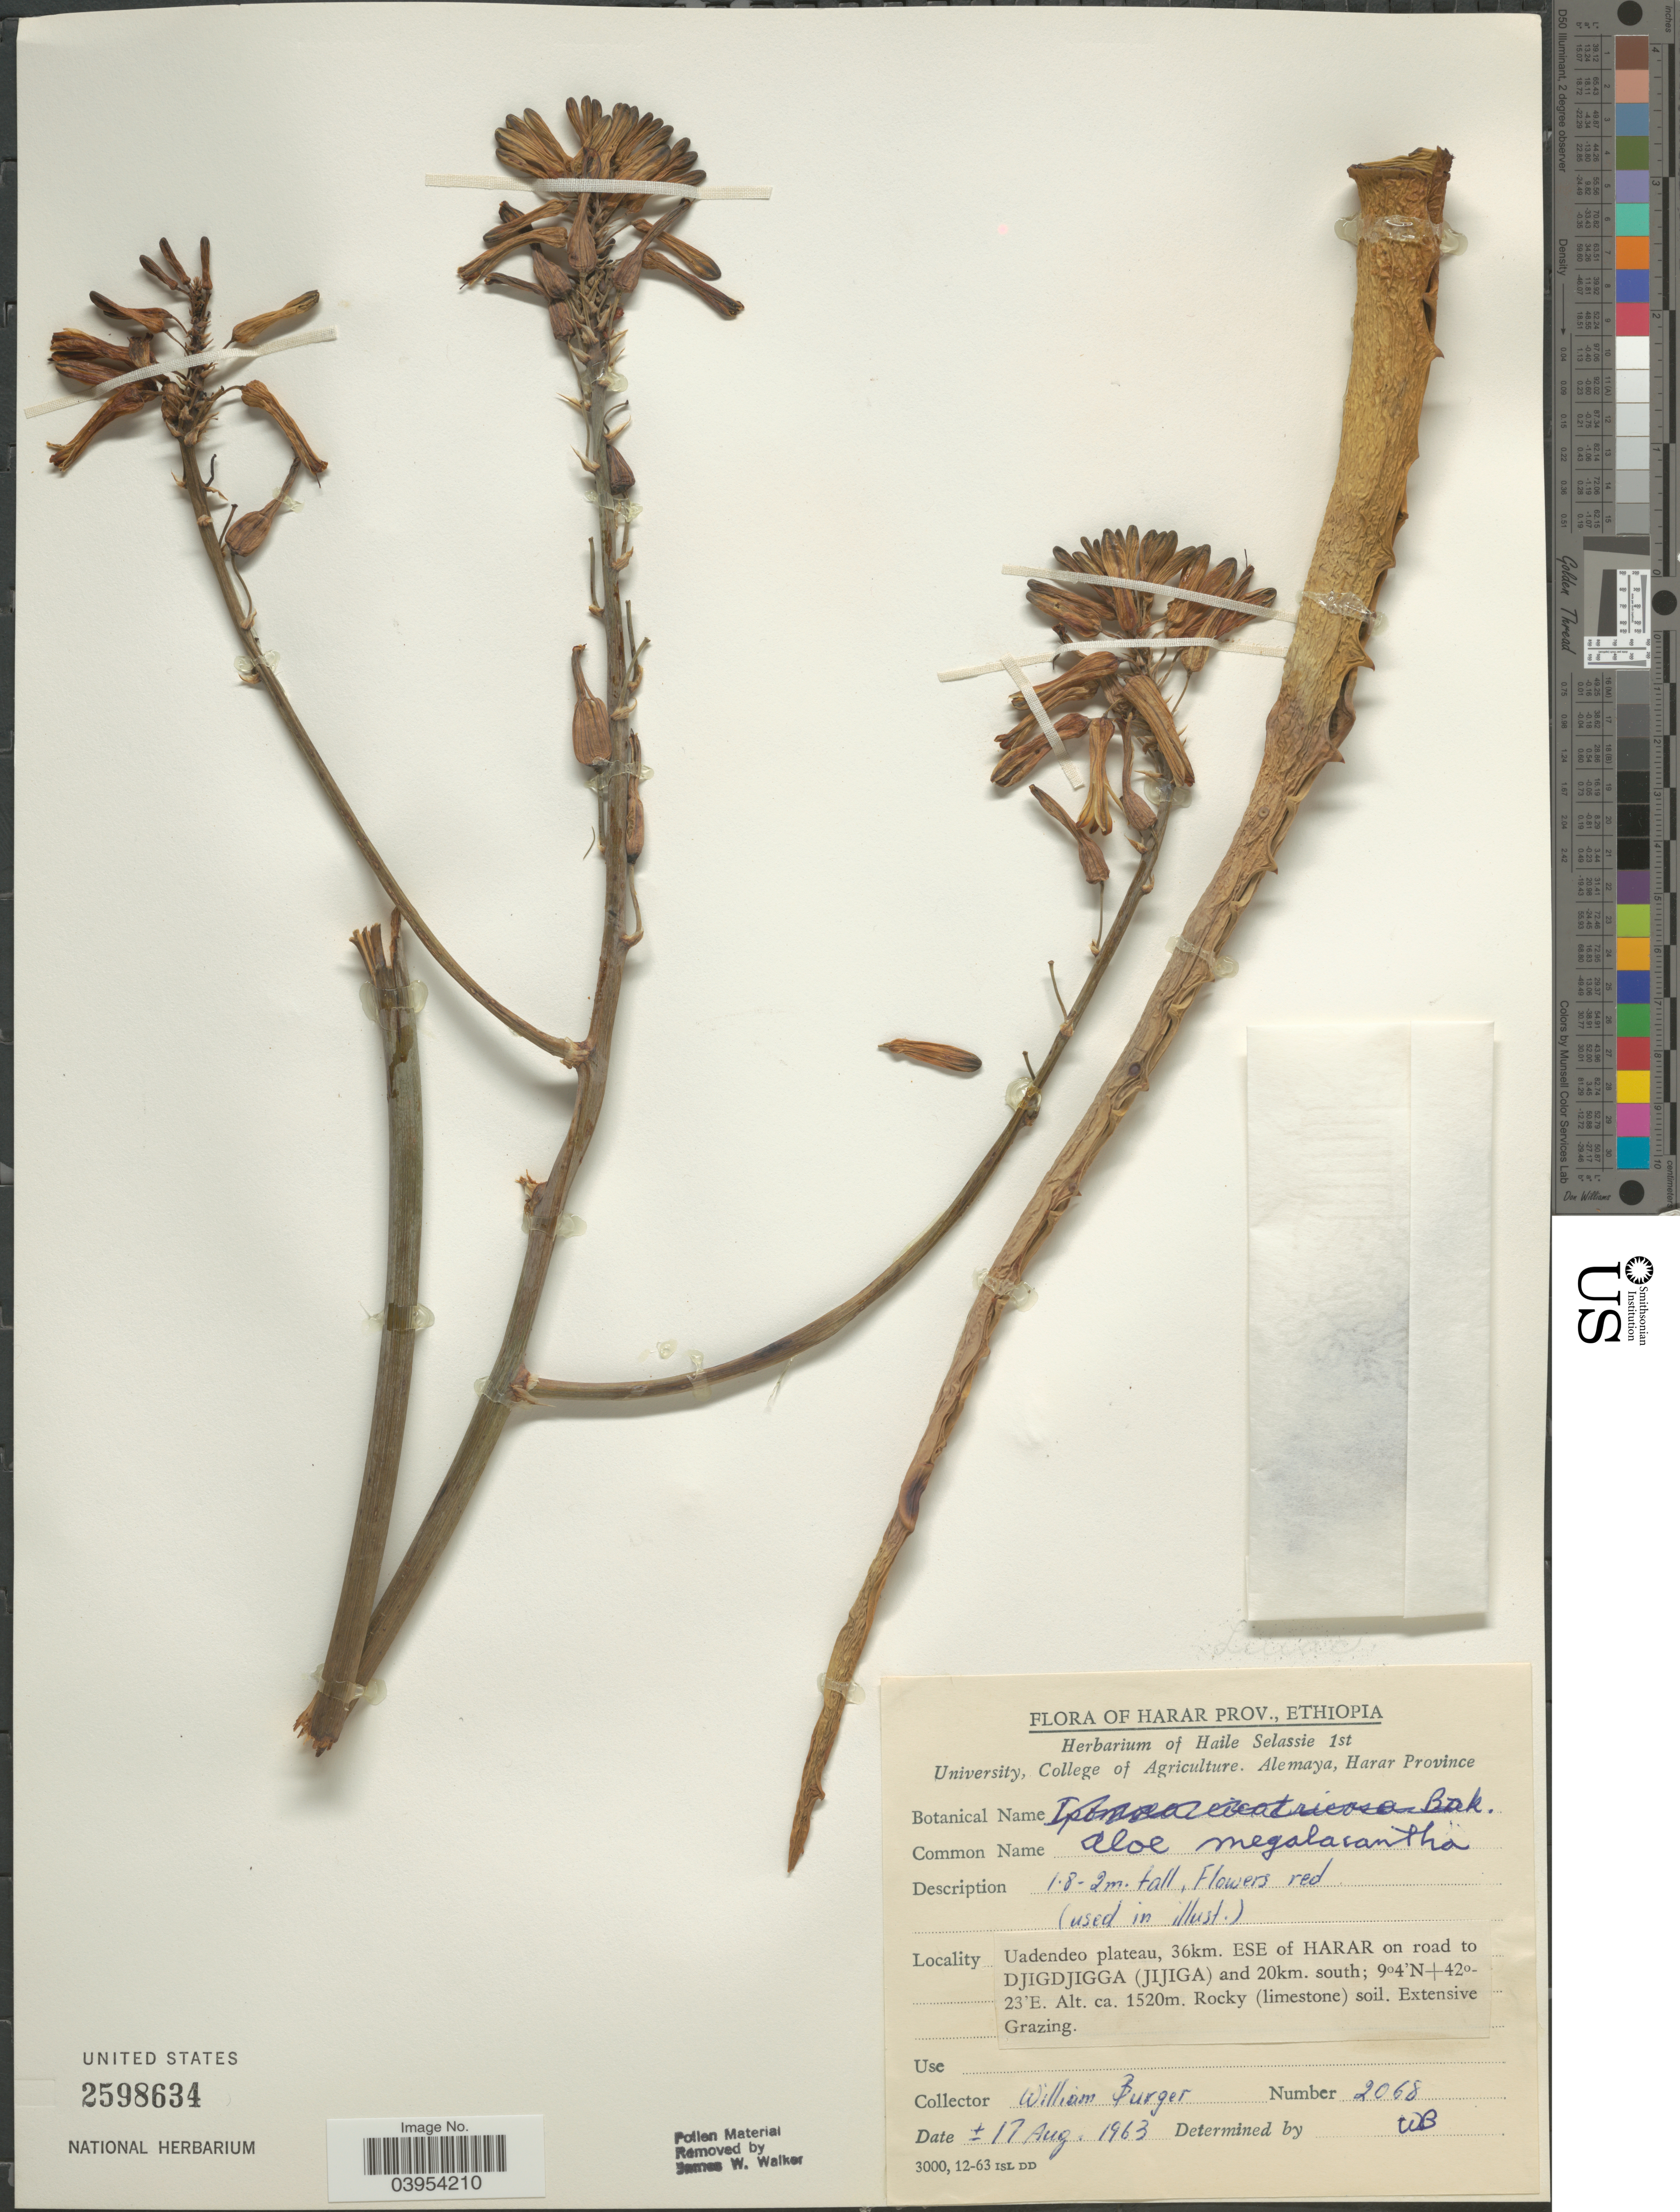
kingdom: Plantae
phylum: Tracheophyta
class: Liliopsida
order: Asparagales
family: Asphodelaceae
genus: Aloe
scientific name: Aloe megalacantha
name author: Baker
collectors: W. Burger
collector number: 2068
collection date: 1963-08-17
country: Ethiopia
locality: Harar Prov. Uadendeo plateau, 36km. ESE of Harar on road to Djigdjigga (Jijiga) and 20km. south.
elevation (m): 1520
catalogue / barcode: US 2598634